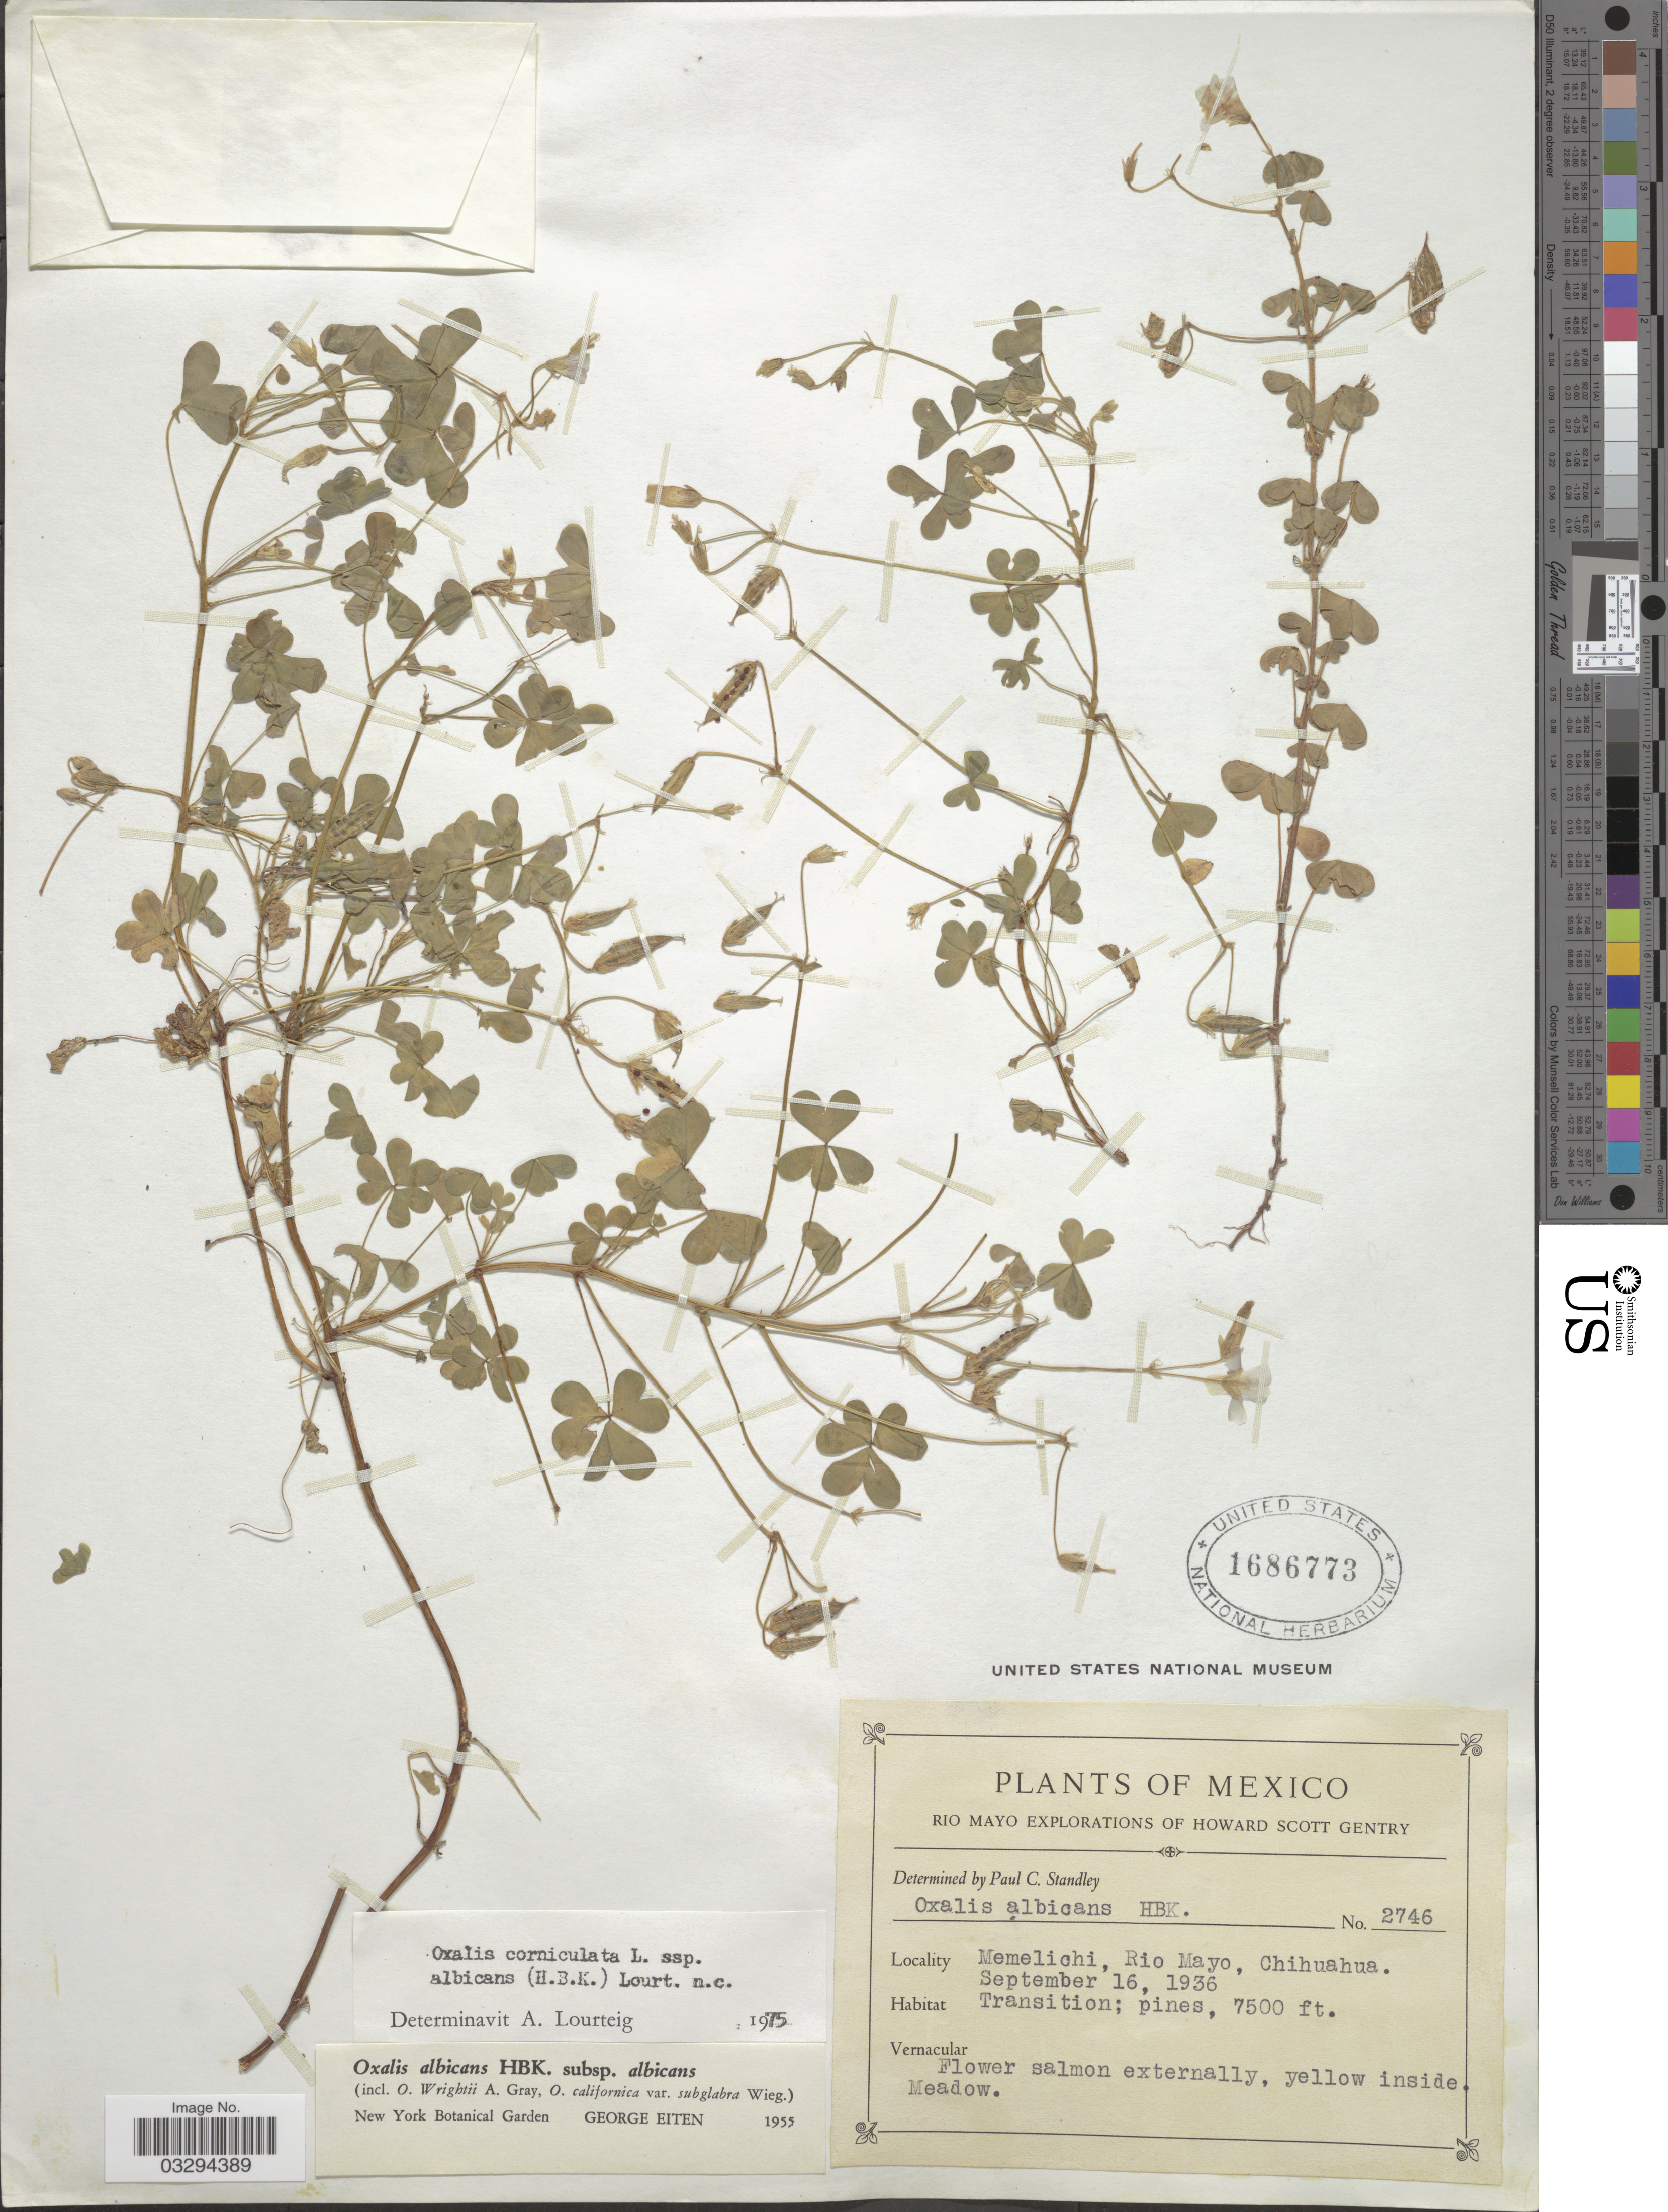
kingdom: Plantae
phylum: Tracheophyta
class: Magnoliopsida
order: Oxalidales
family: Oxalidaceae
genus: Oxalis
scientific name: Oxalis corniculata subsp. albicans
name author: (Kunth) Lourteig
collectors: H. S. Gentry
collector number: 2746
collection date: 1936-09-16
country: Mexico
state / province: Chihuahua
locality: Memelichi, Rio Mayo.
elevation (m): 2286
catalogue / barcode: US 1686773